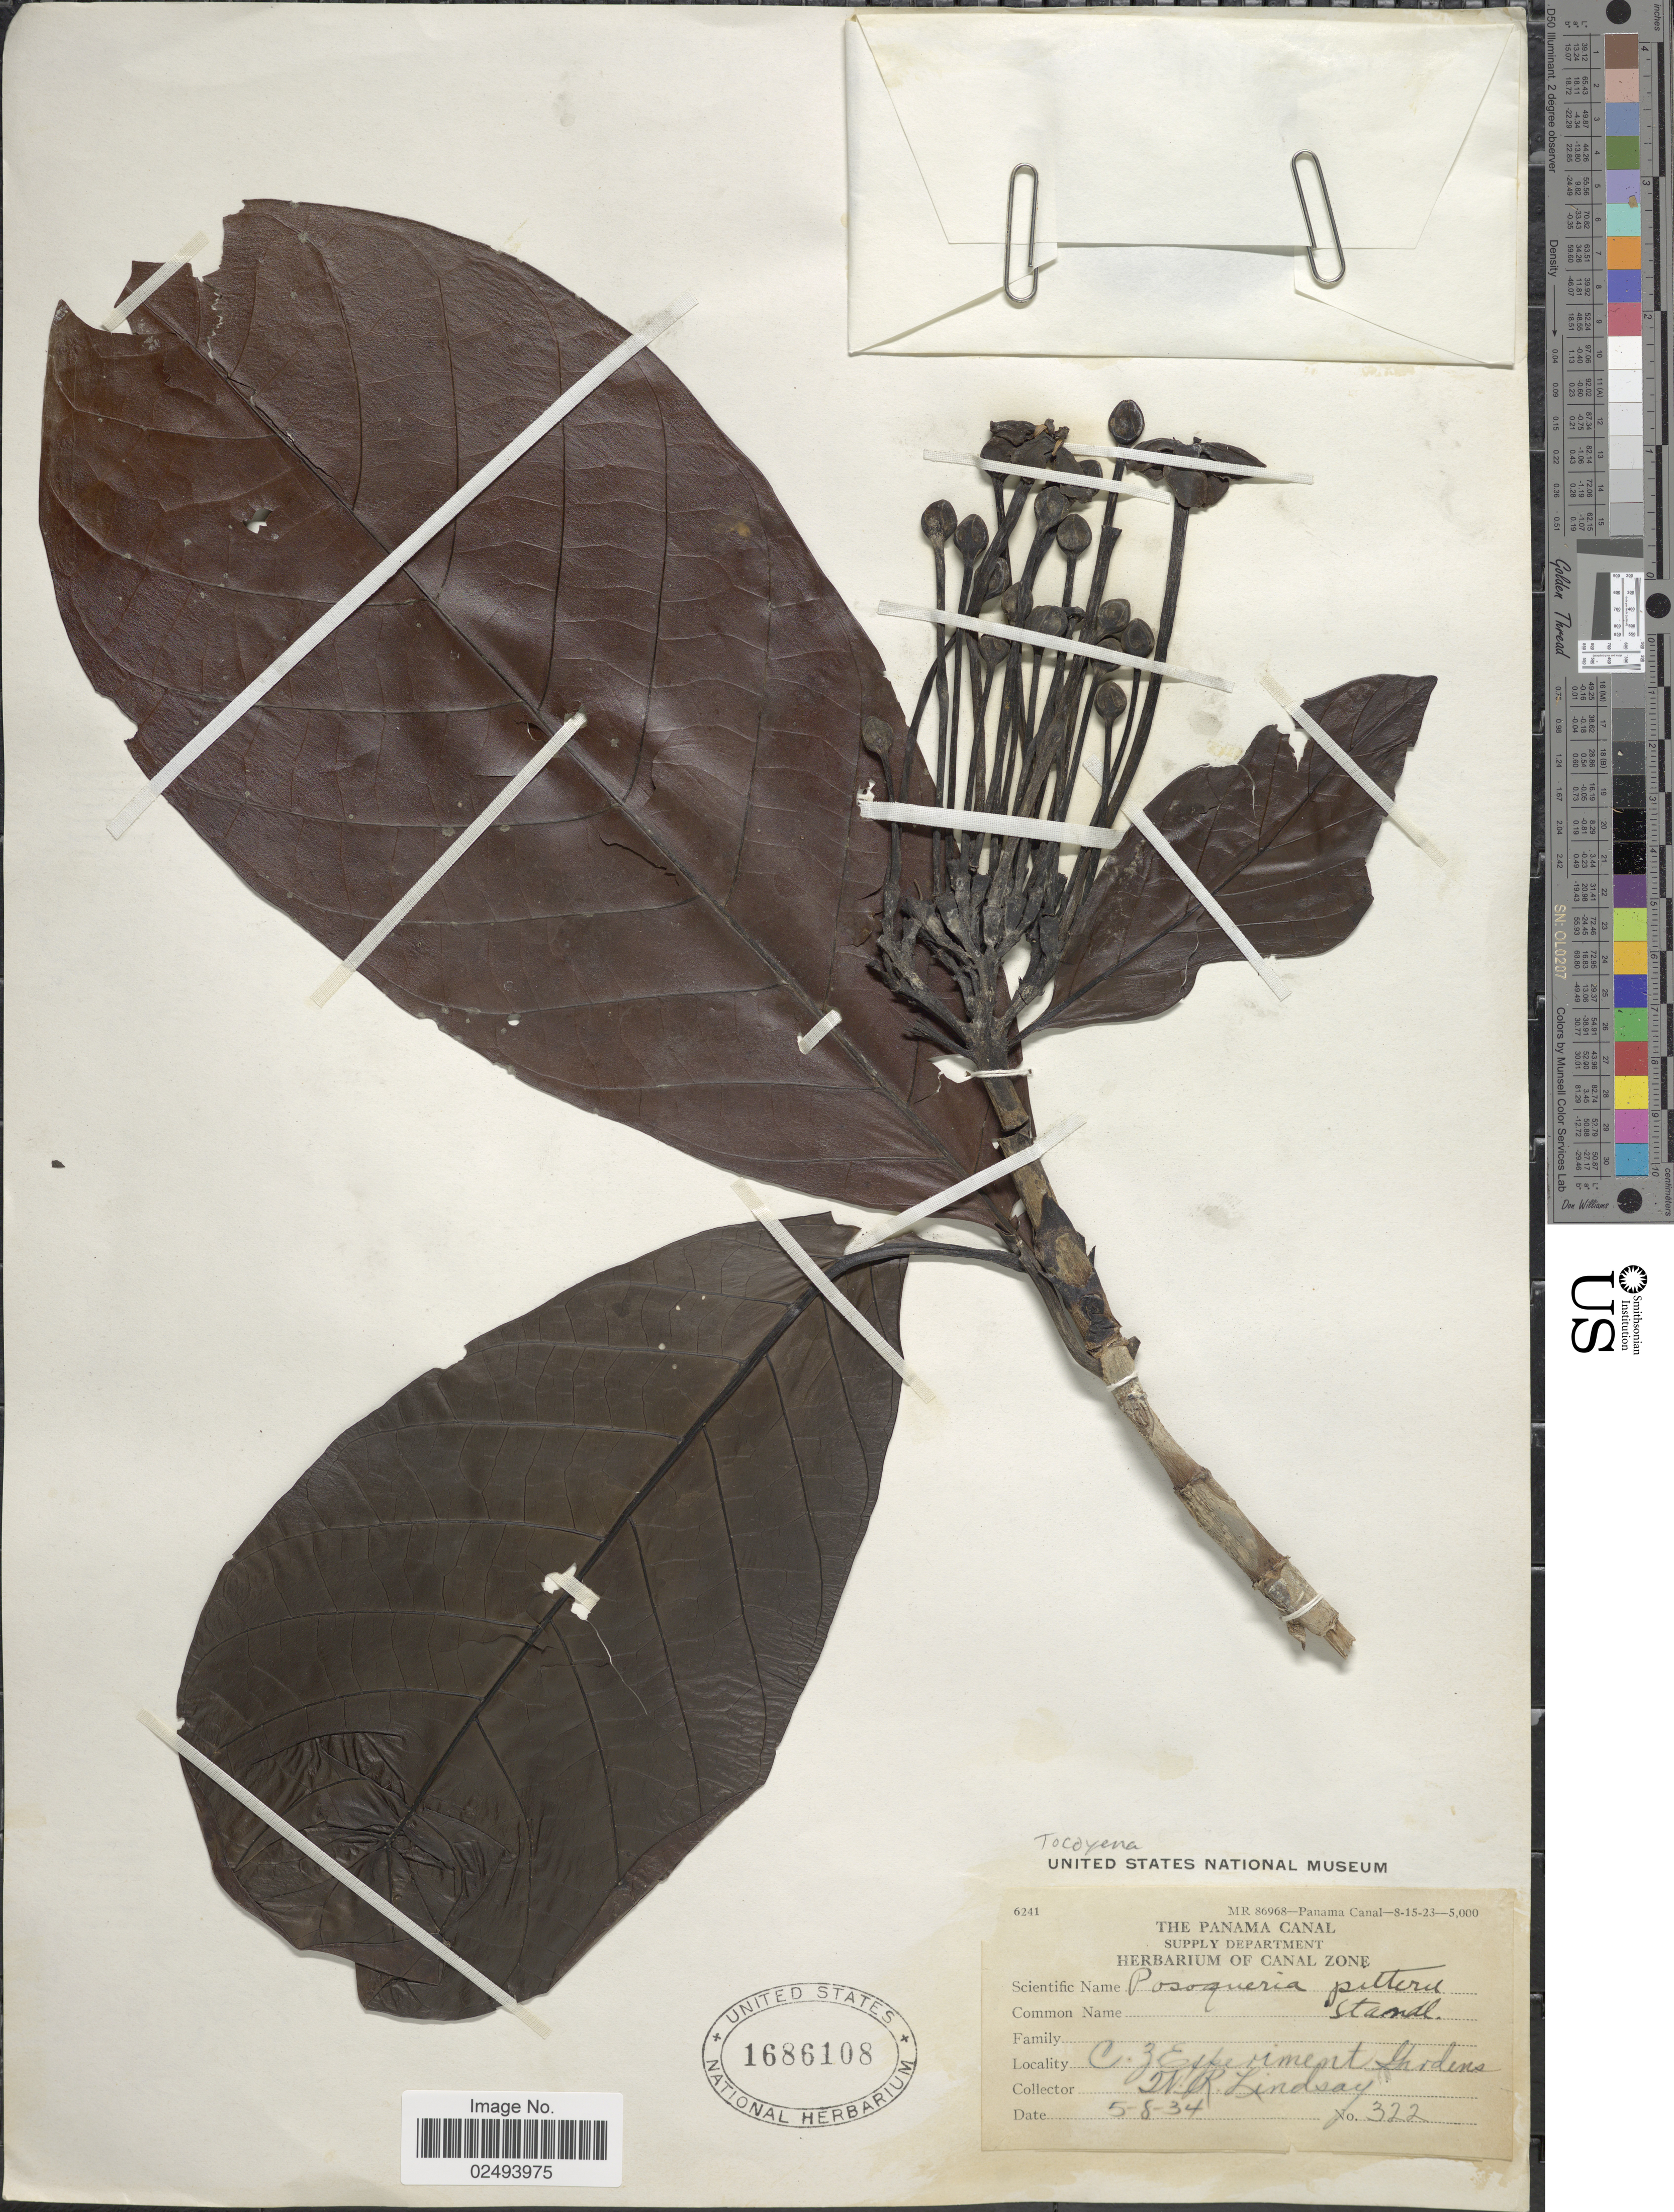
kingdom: Plantae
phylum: Tracheophyta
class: Magnoliopsida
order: Gentianales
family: Rubiaceae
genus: Tocoyena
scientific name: Tocoyena pittieri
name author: (Standl.) Standl.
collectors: W. Lindsay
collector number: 322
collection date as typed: Transcribed d/m/y: 5/8/34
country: Panama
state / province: Colón / Panamá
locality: C. Z. Experiment Gardens, Tocayena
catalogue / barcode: US 1686108